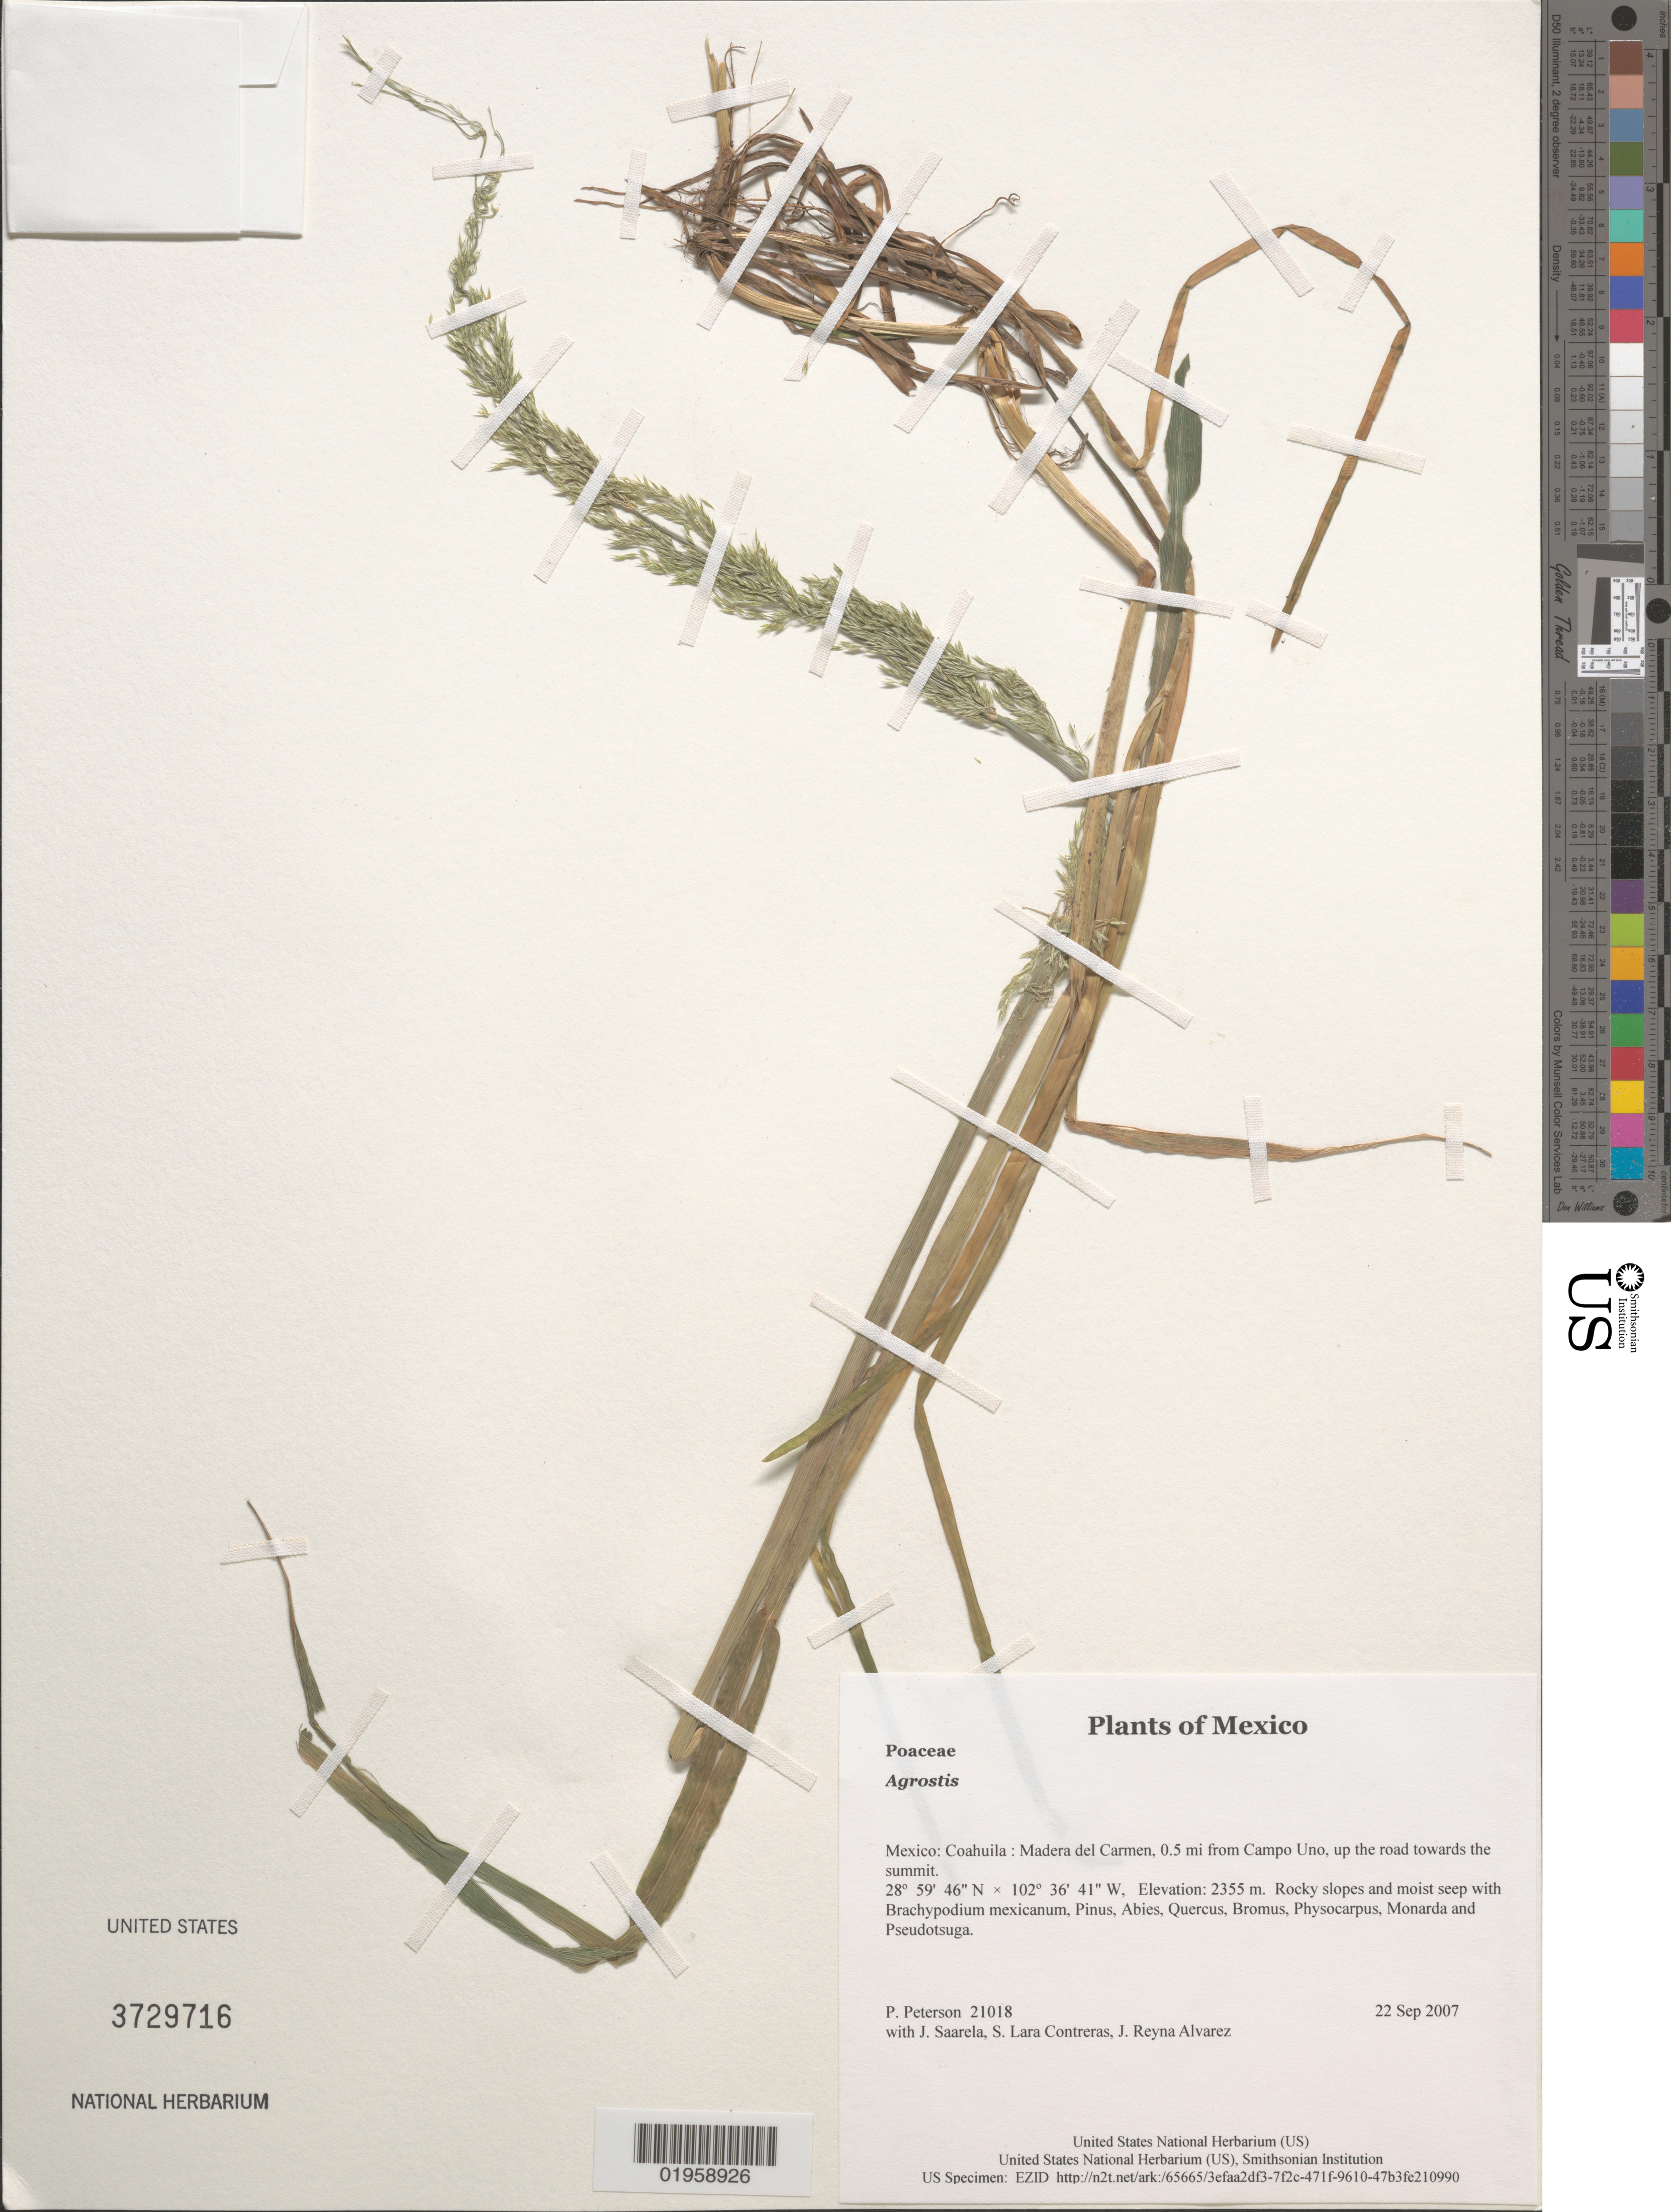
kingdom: Plantae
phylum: Tracheophyta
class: Liliopsida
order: Poales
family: Poaceae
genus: Agrostis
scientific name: Agrostis sp.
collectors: P. M. Peterson, J. Saarela, S. Lara Contreras & J. Reyna Alvarez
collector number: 21018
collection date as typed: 22 Sep 2007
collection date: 2007-09-22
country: Mexico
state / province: Coahuila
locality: Madera del Carmen, 0.5 mi from Campo Uno, up the road towards the summit.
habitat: Rocky slopes and moist seep with Brachypodium mexicanum, Pinus, Abies, Quercus, Bromus, Physocarpus, Monarda and Pseudotsuga.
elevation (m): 2355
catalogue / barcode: US 3729716